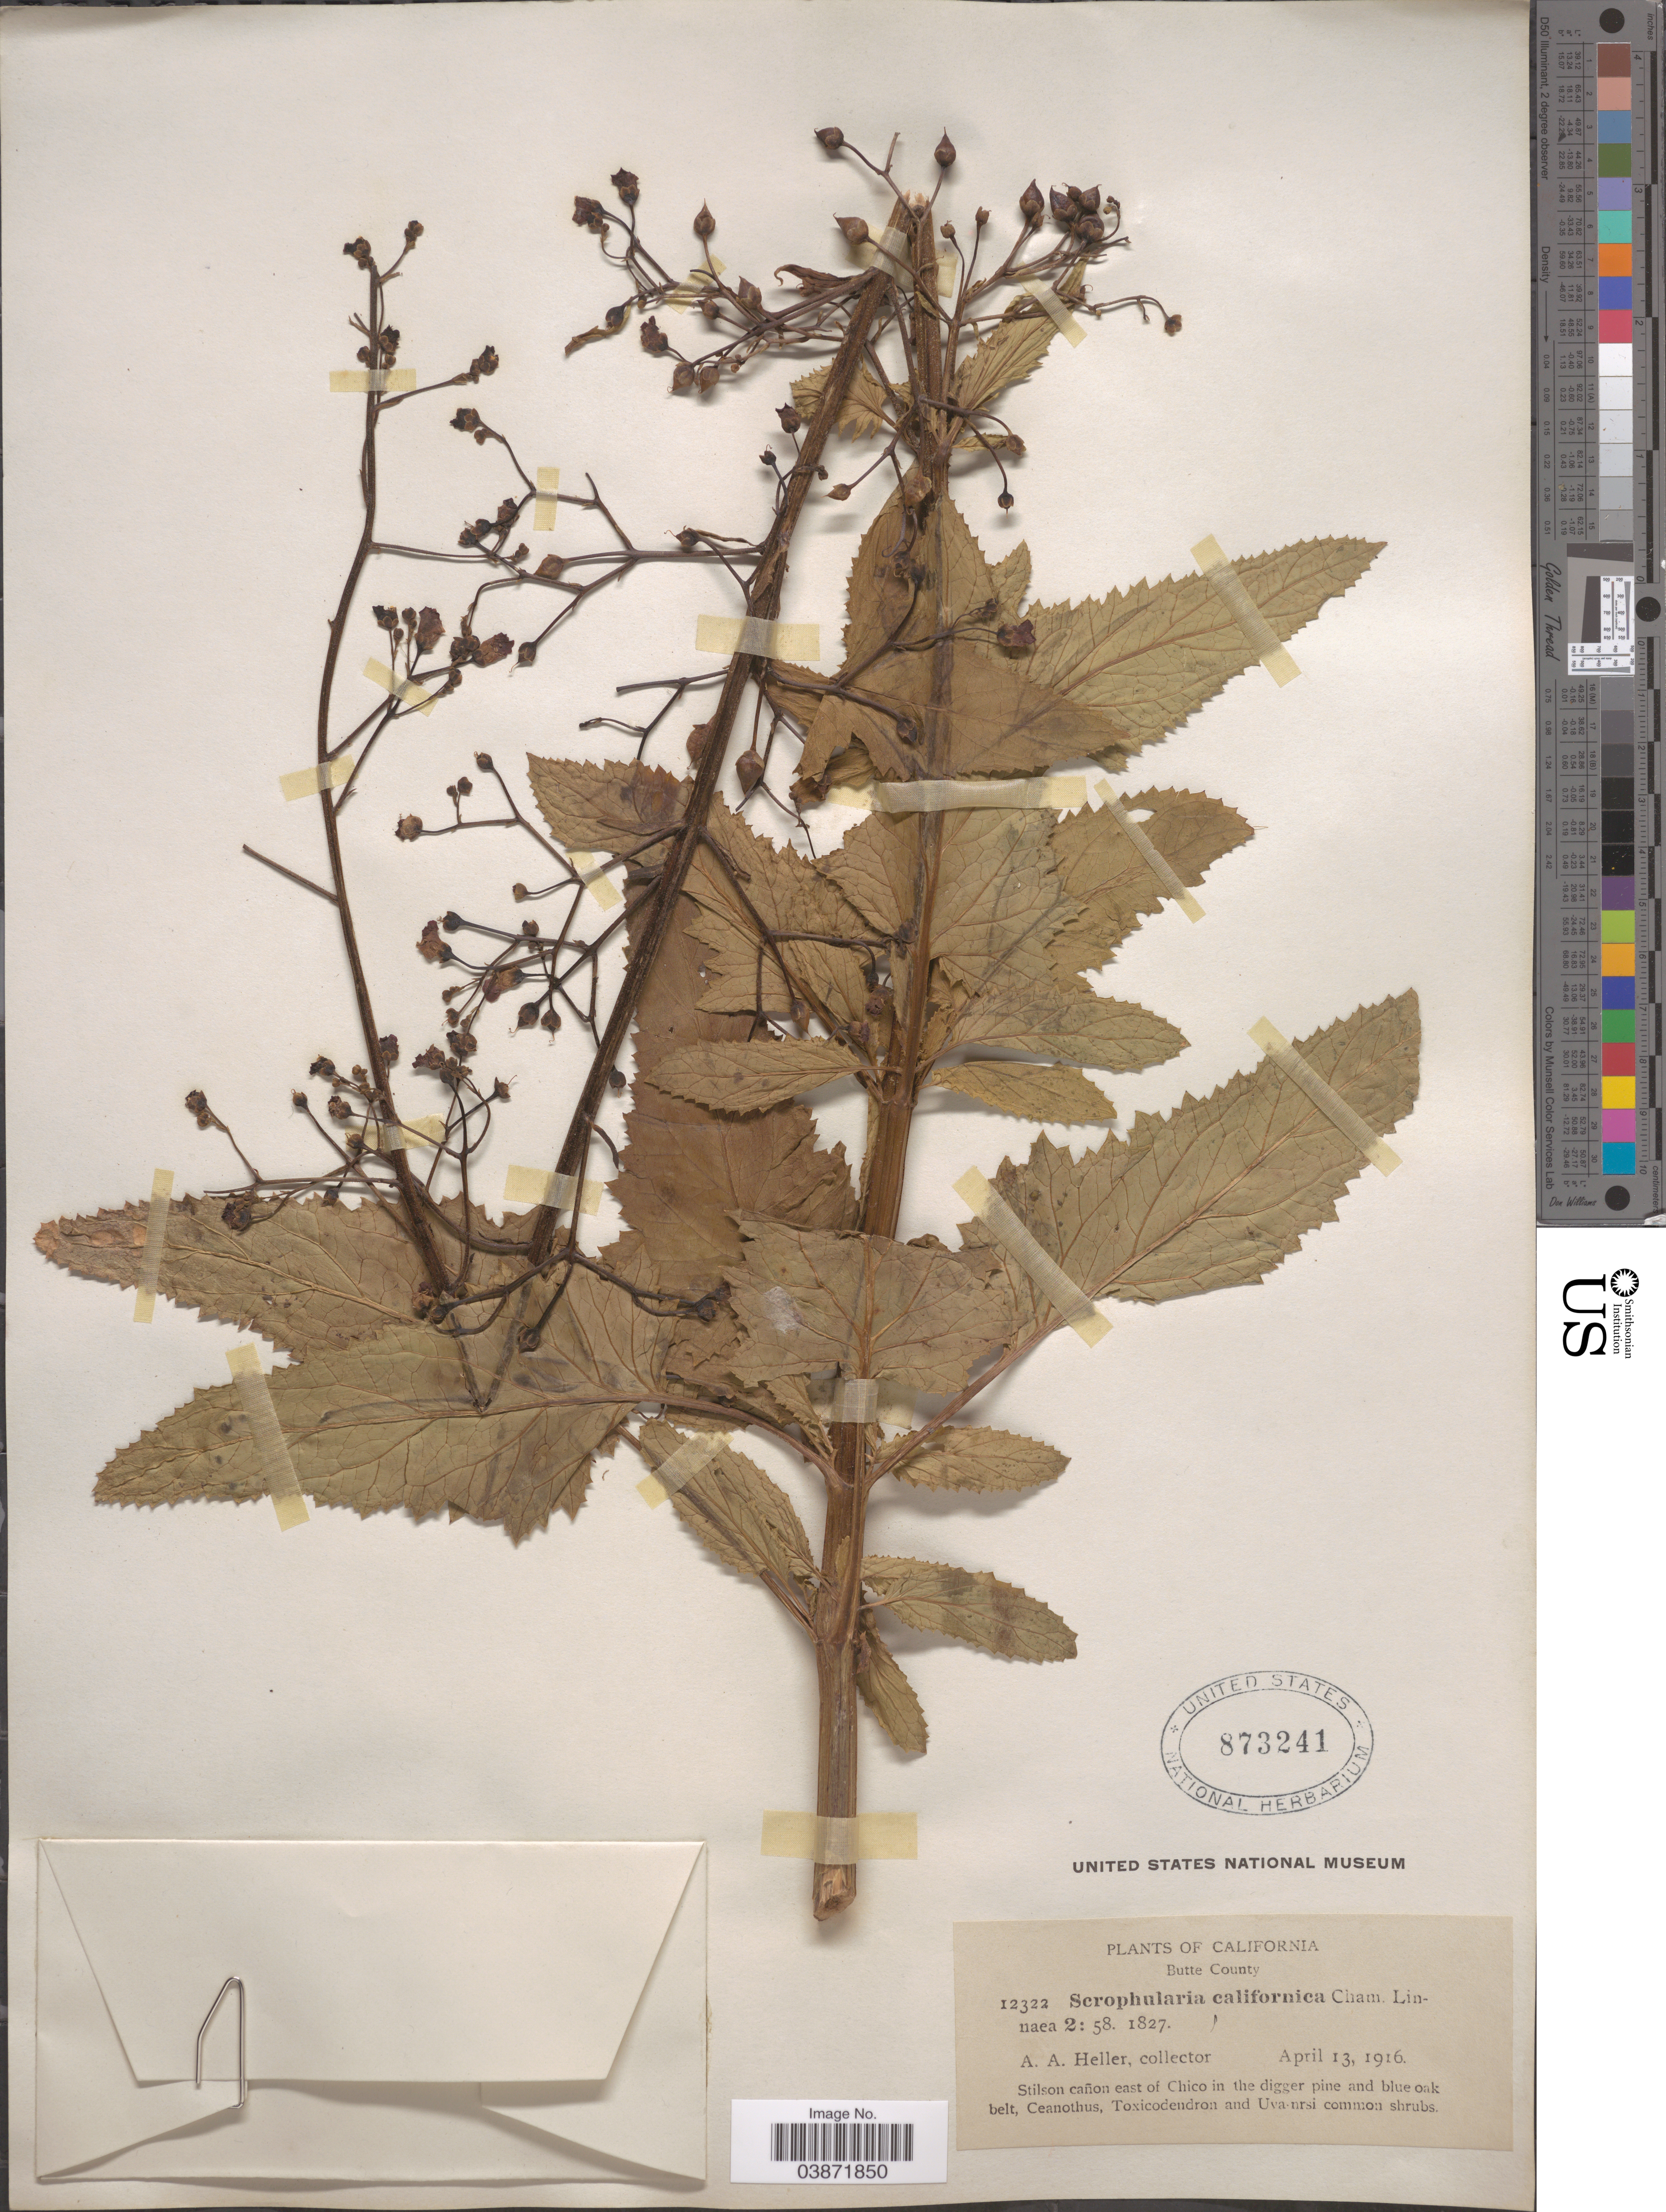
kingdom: Plantae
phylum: Tracheophyta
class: Magnoliopsida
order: Lamiales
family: Scrophulariaceae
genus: Scrophularia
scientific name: Scrophularia californica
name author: Cham. & Schltdl.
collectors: A. A. Heller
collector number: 12322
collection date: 1916-04-13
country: United States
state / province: California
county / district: Butte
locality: Butte County. Stilson cañon east of Chico.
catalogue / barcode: US 873241